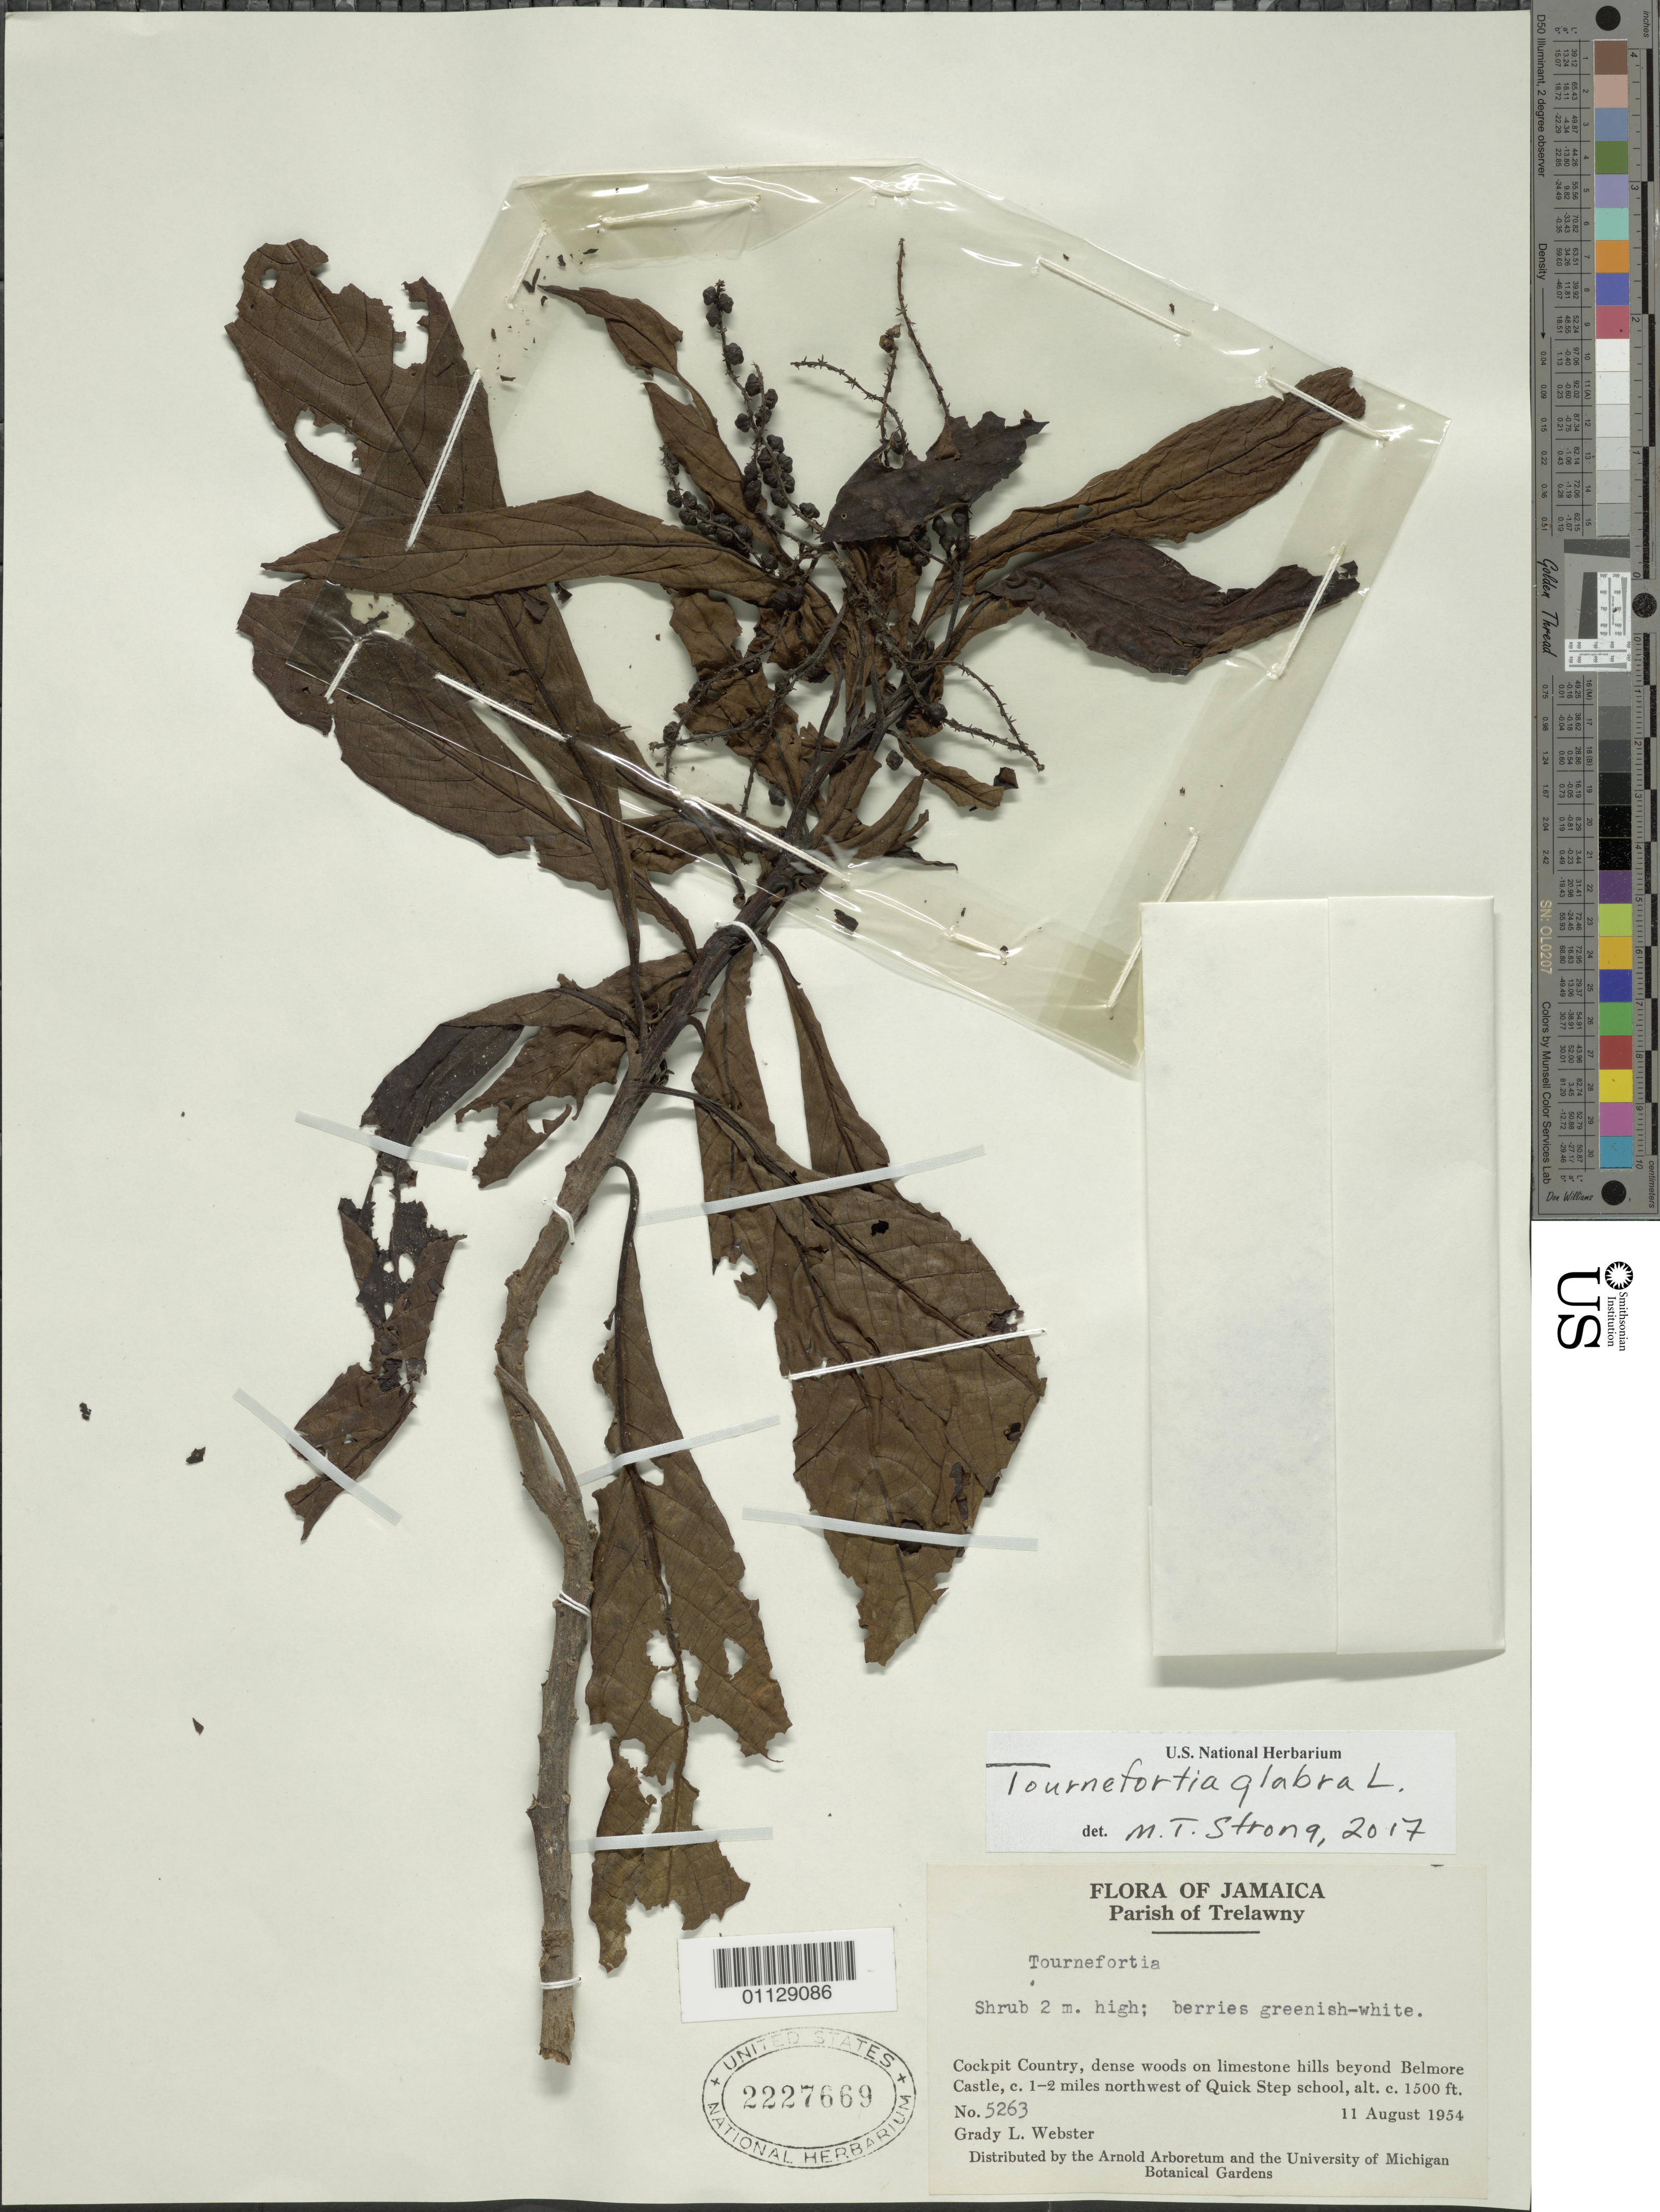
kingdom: Plantae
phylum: Tracheophyta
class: Magnoliopsida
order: Boraginales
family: Heliotropiaceae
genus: Tournefortia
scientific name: Tournefortia glabra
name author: L.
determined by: Strong, Mark T., (BOT), Smithsonian Institution - National Museum of Natural History (UNITED STATES)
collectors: G. L. Webster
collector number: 5263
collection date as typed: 11 Jul 1954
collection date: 1954-07-11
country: Jamaica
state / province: Trelawny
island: Jamaica I.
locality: Cockpit Country, Belmore Castle, c.1-2 miles northwest of Quick Step school.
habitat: Dense woods on limestone hills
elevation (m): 457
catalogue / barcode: US 2227669